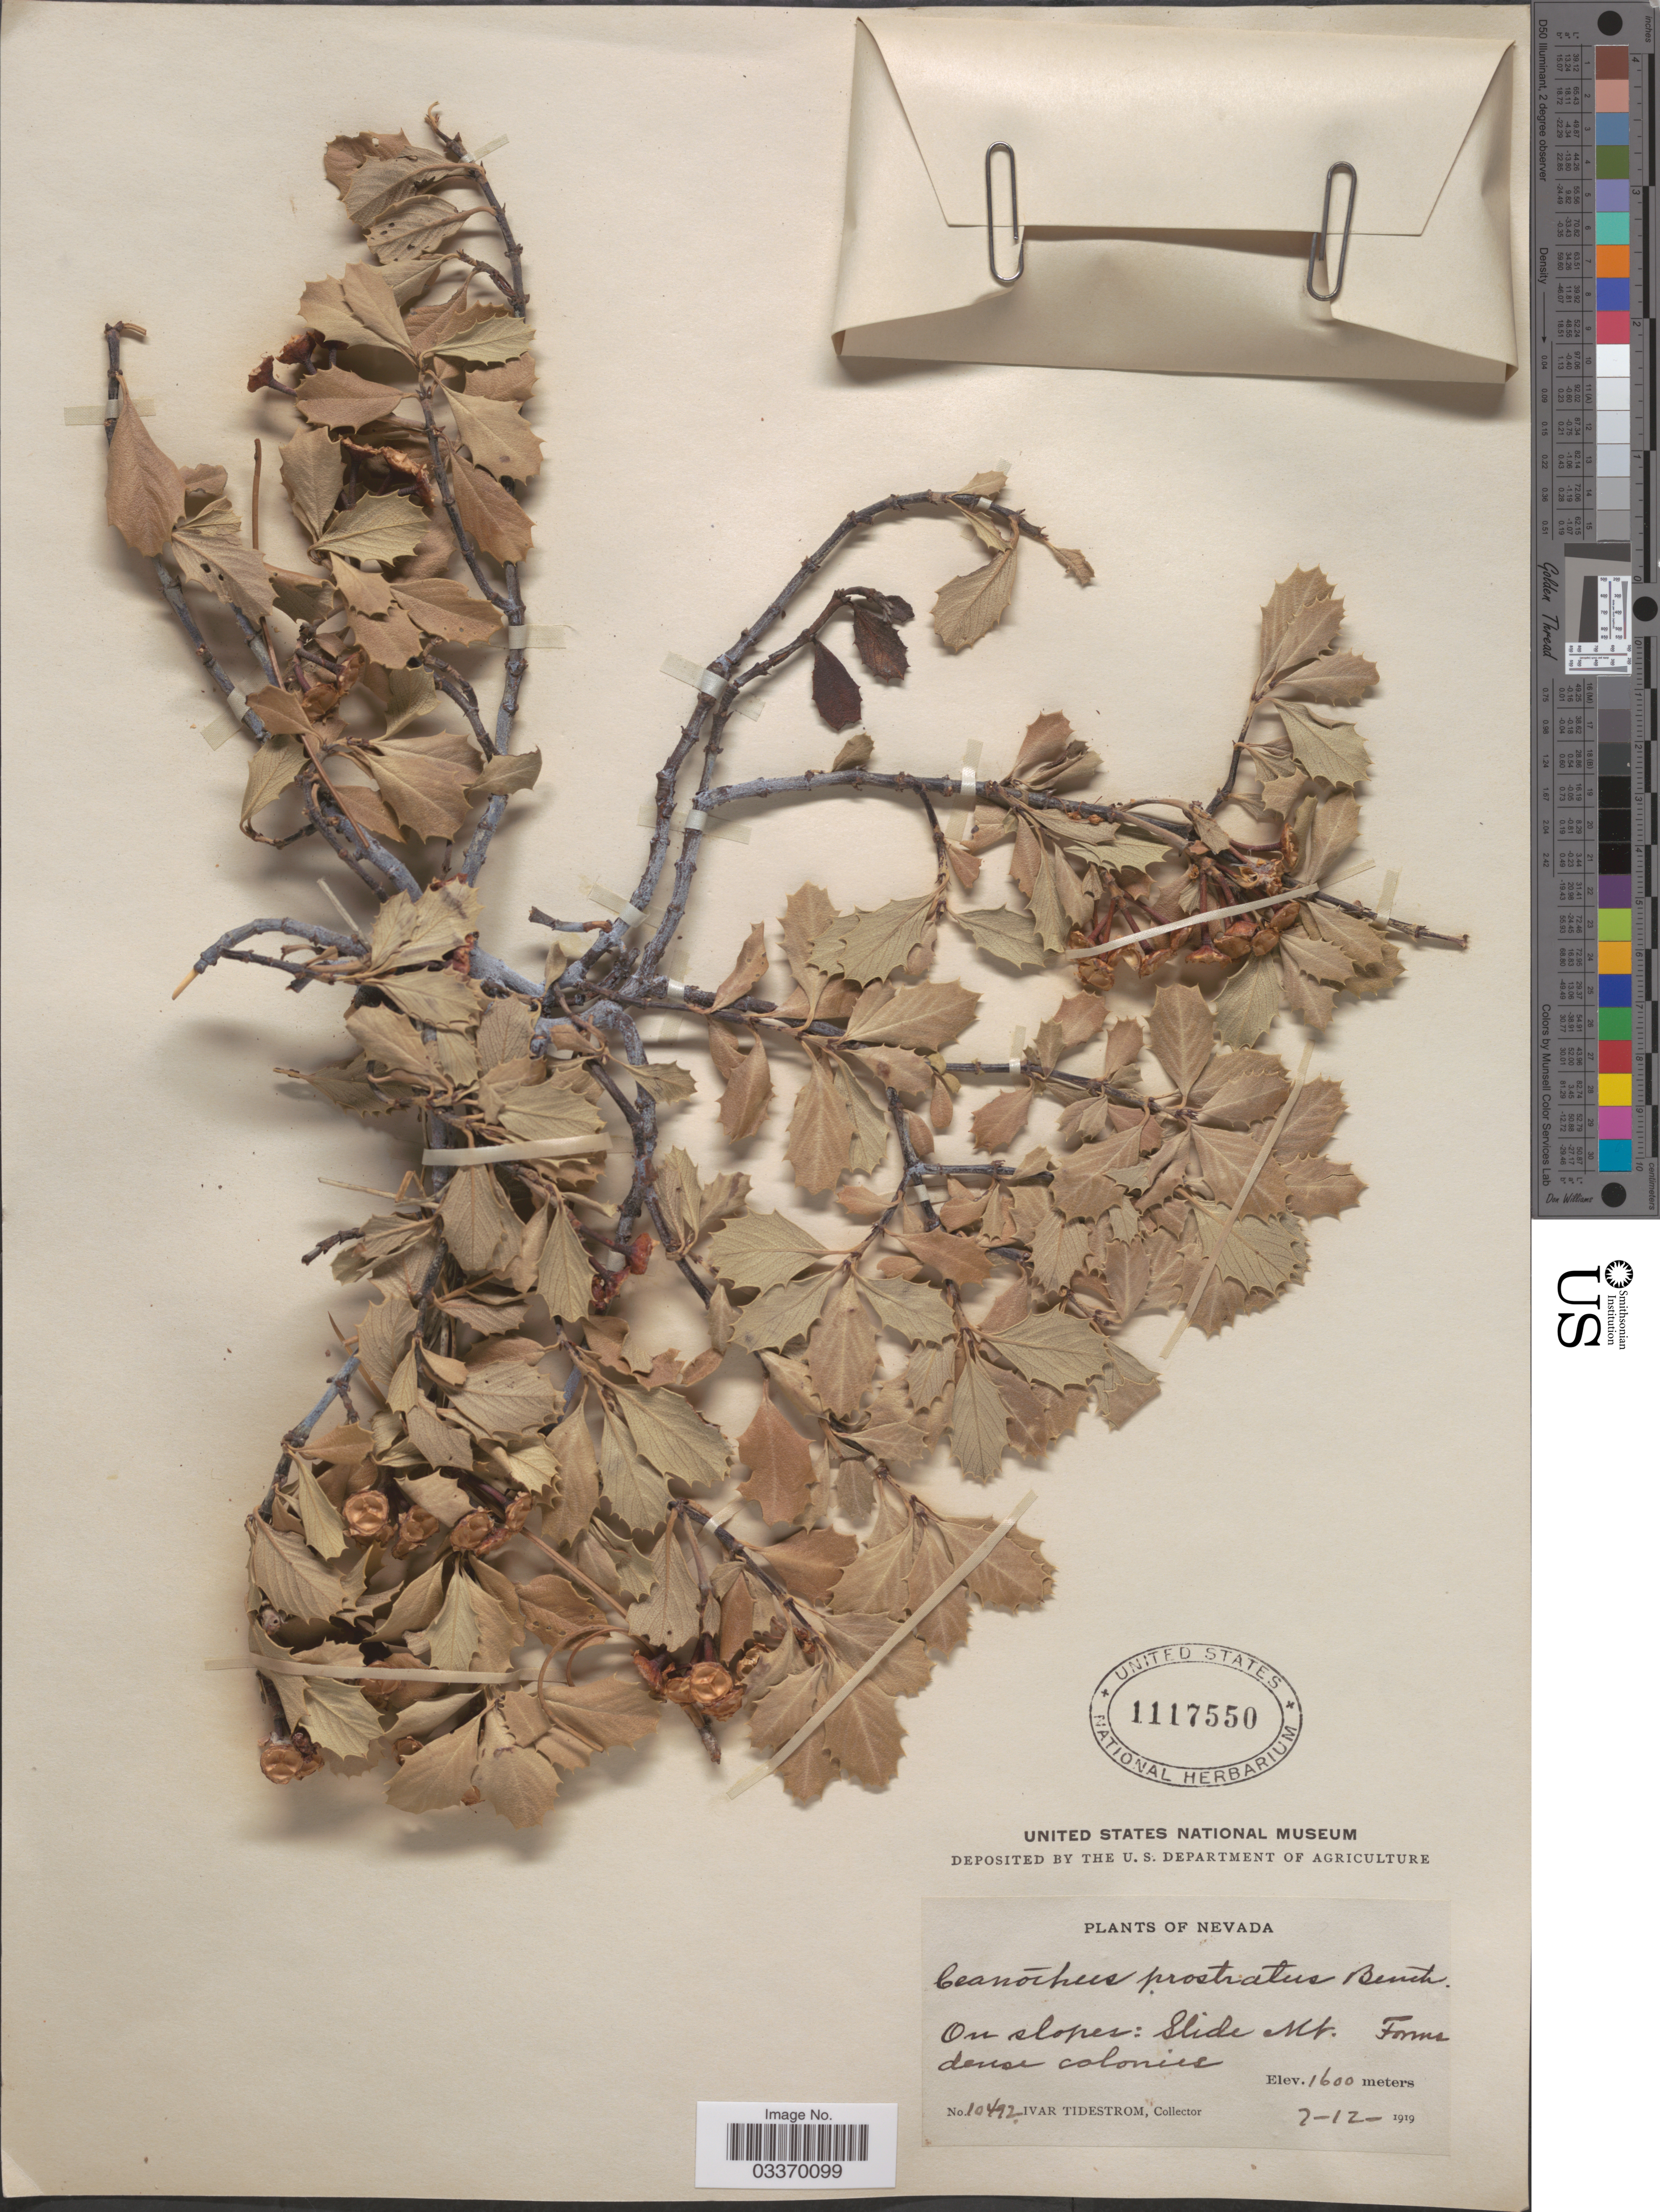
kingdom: Plantae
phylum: Tracheophyta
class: Magnoliopsida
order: Rosales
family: Rhamnaceae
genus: Ceanothus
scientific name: Ceanothus prostratus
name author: Benth.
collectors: I. F. Tidestrom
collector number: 10492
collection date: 1919-07-12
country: United States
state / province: Nevada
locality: On slopes: Slide Mt.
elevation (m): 1600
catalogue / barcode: US 1117550